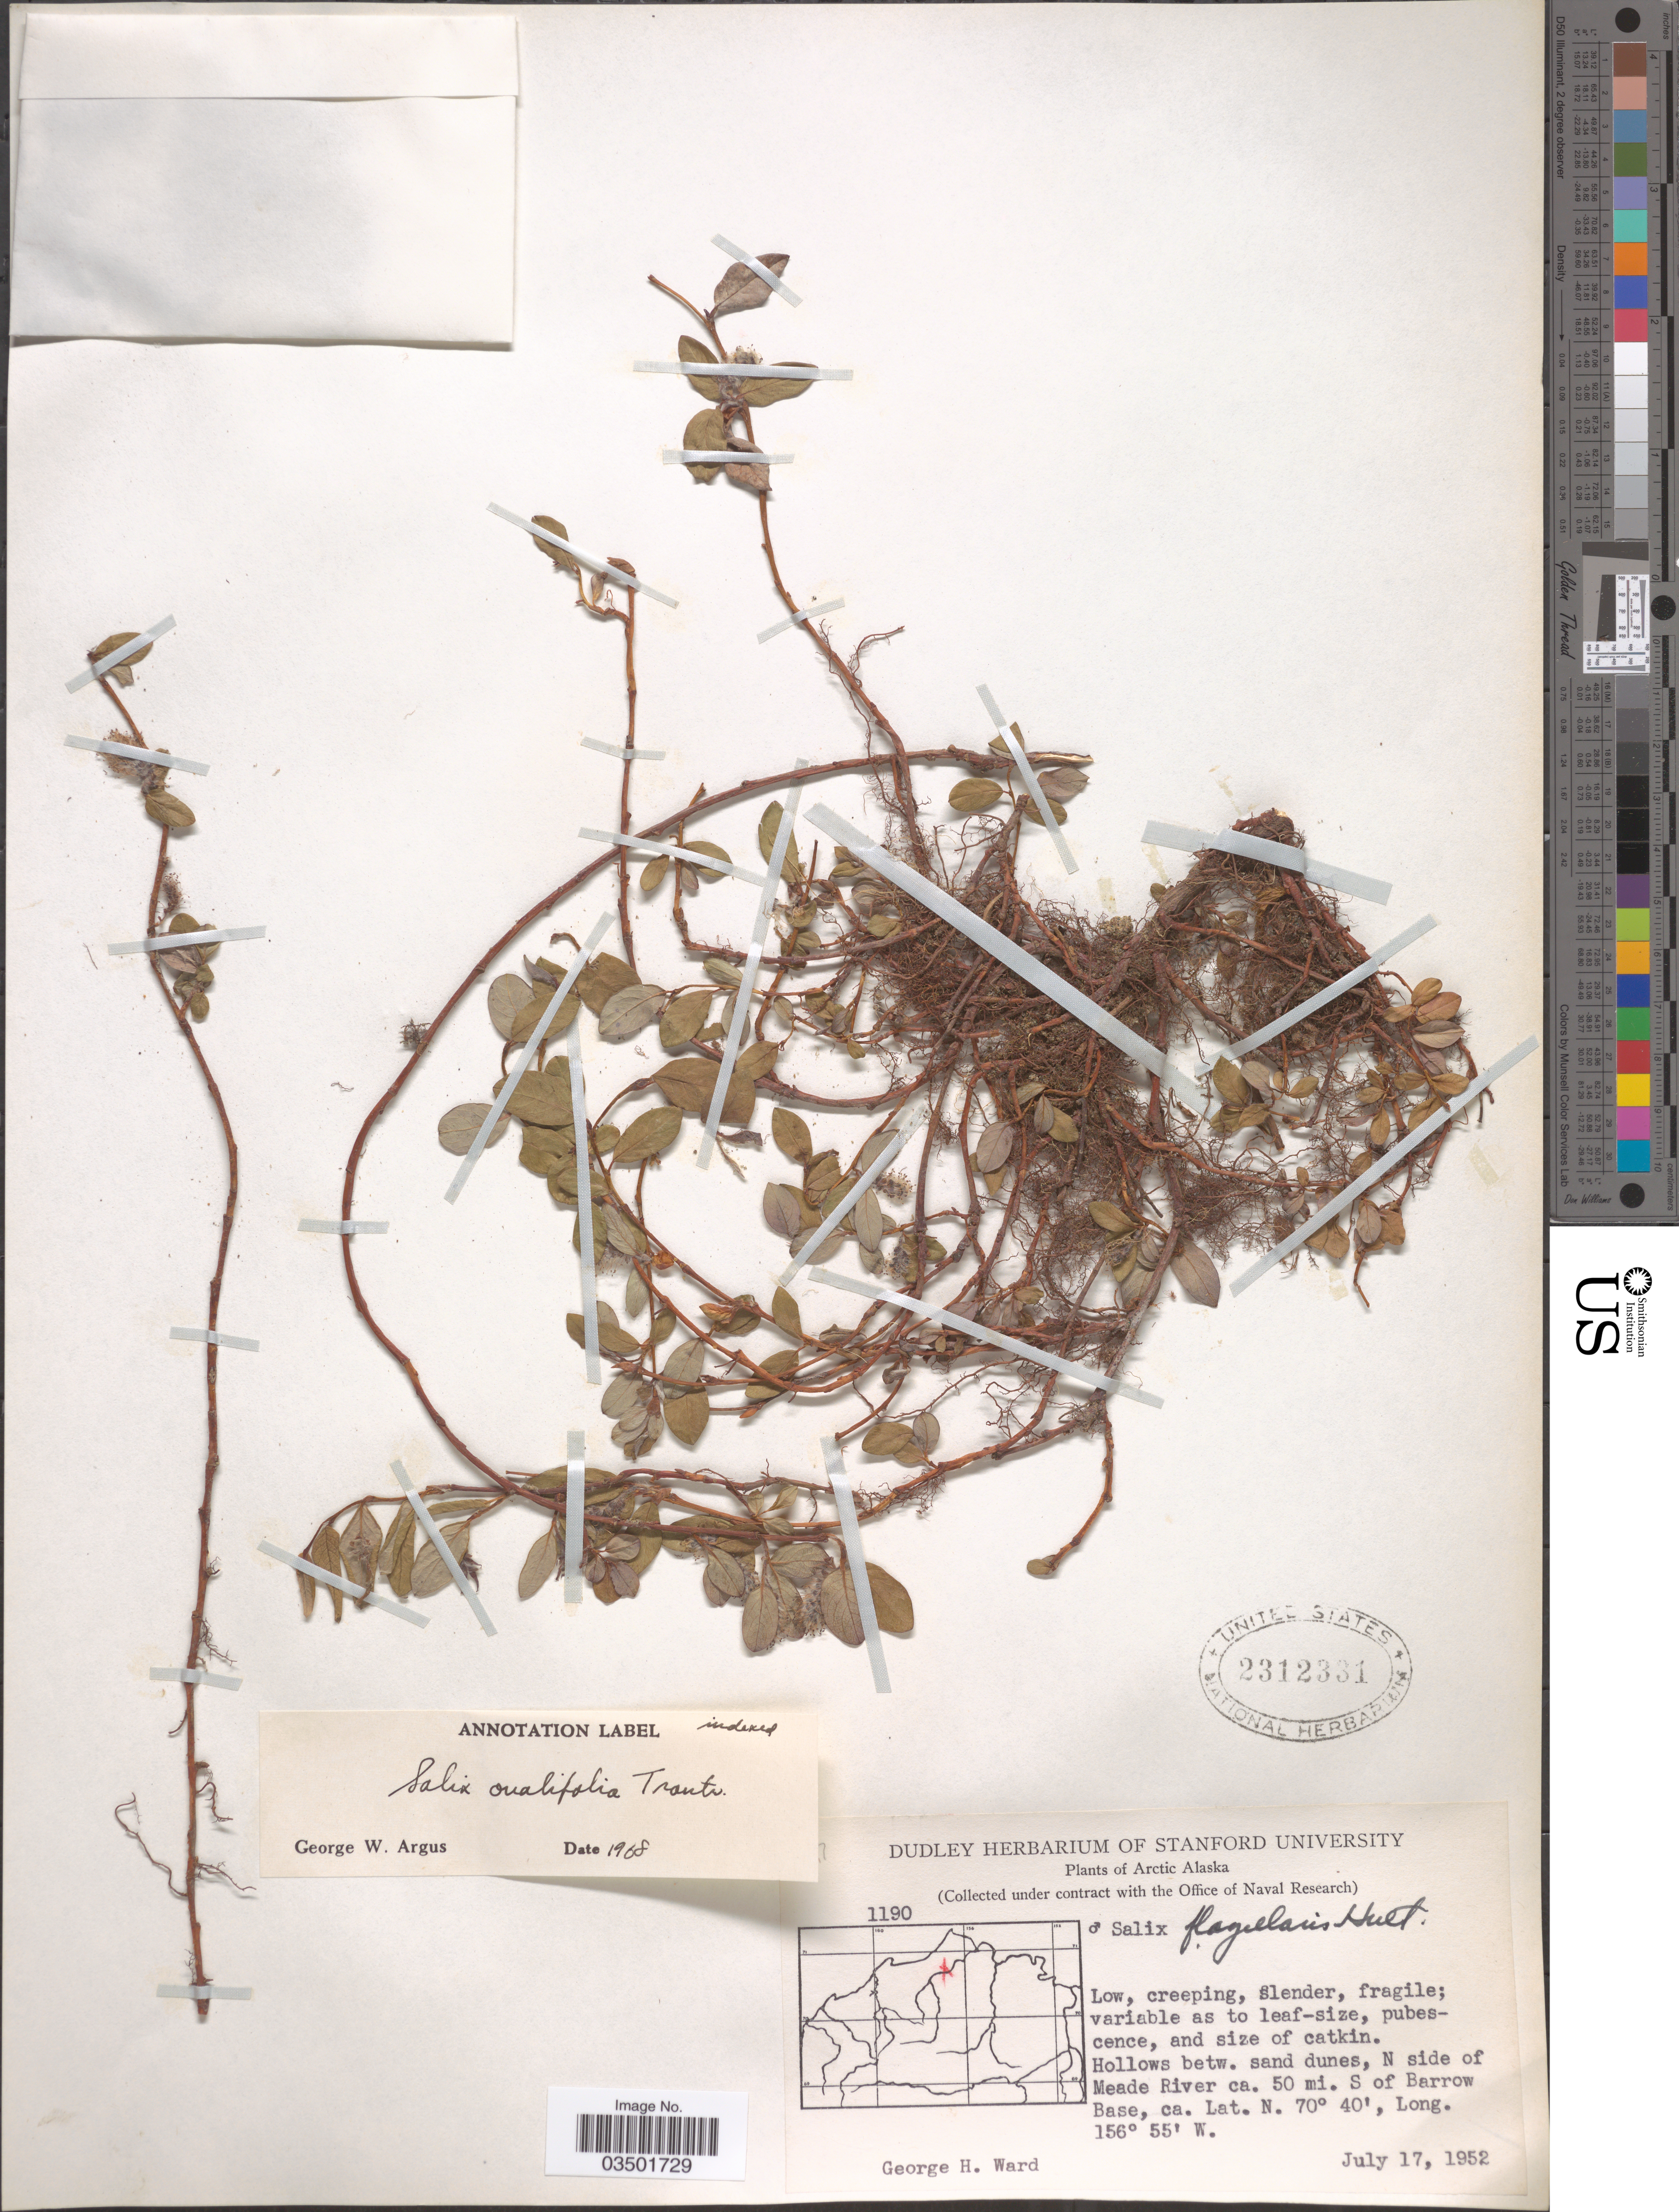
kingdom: Plantae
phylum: Tracheophyta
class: Magnoliopsida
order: Malpighiales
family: Salicaceae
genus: Salix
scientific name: Salix ovalifolia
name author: Trautv.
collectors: G. H. Ward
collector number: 1190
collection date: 1952-07-17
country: United States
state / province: Alaska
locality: Arctic Alaska. Hollows betw. sand dunes, N side of Meade River ca. 50 mi. S of Barrow Base.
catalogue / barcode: US 2312331